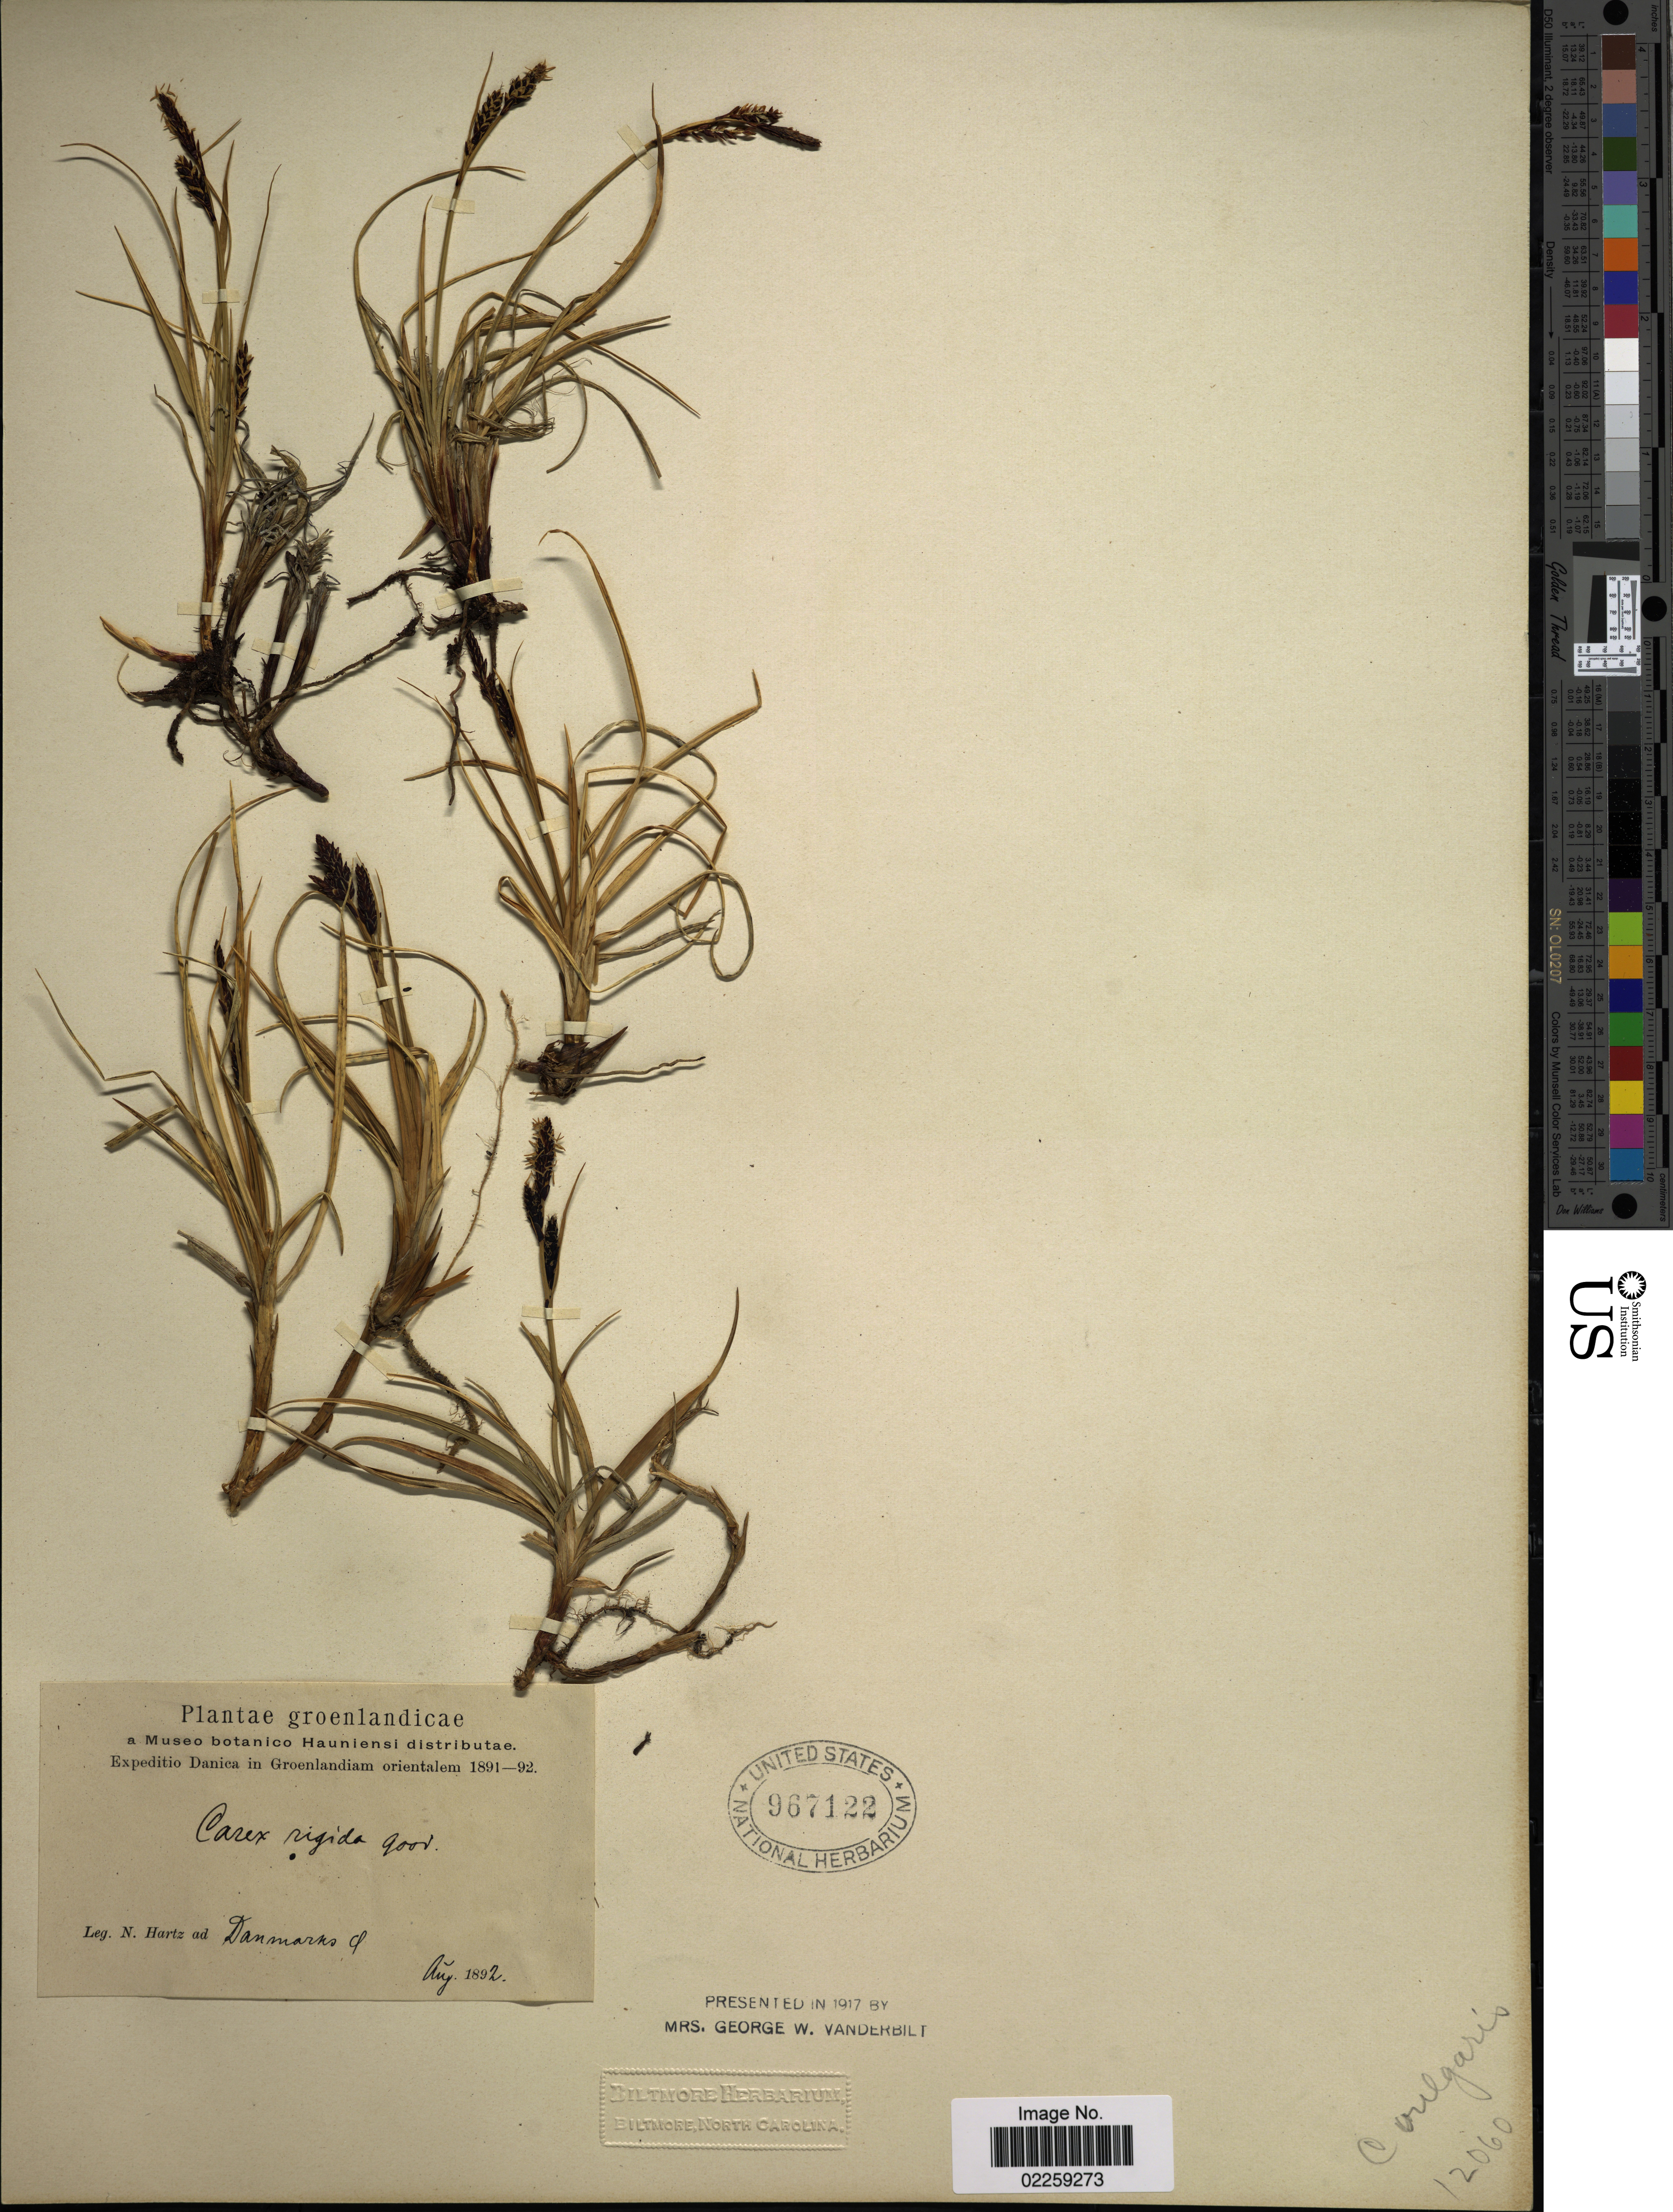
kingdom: Plantae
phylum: Tracheophyta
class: Liliopsida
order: Poales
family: Cyperaceae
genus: Carex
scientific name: Carex bigelowii subsp. bigelowii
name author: Torr. ex Schwein.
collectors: N. Hartz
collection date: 1892-08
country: Greenland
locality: Danica in Groenlandiam orientalem, Damnarks cf.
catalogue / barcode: US 967122